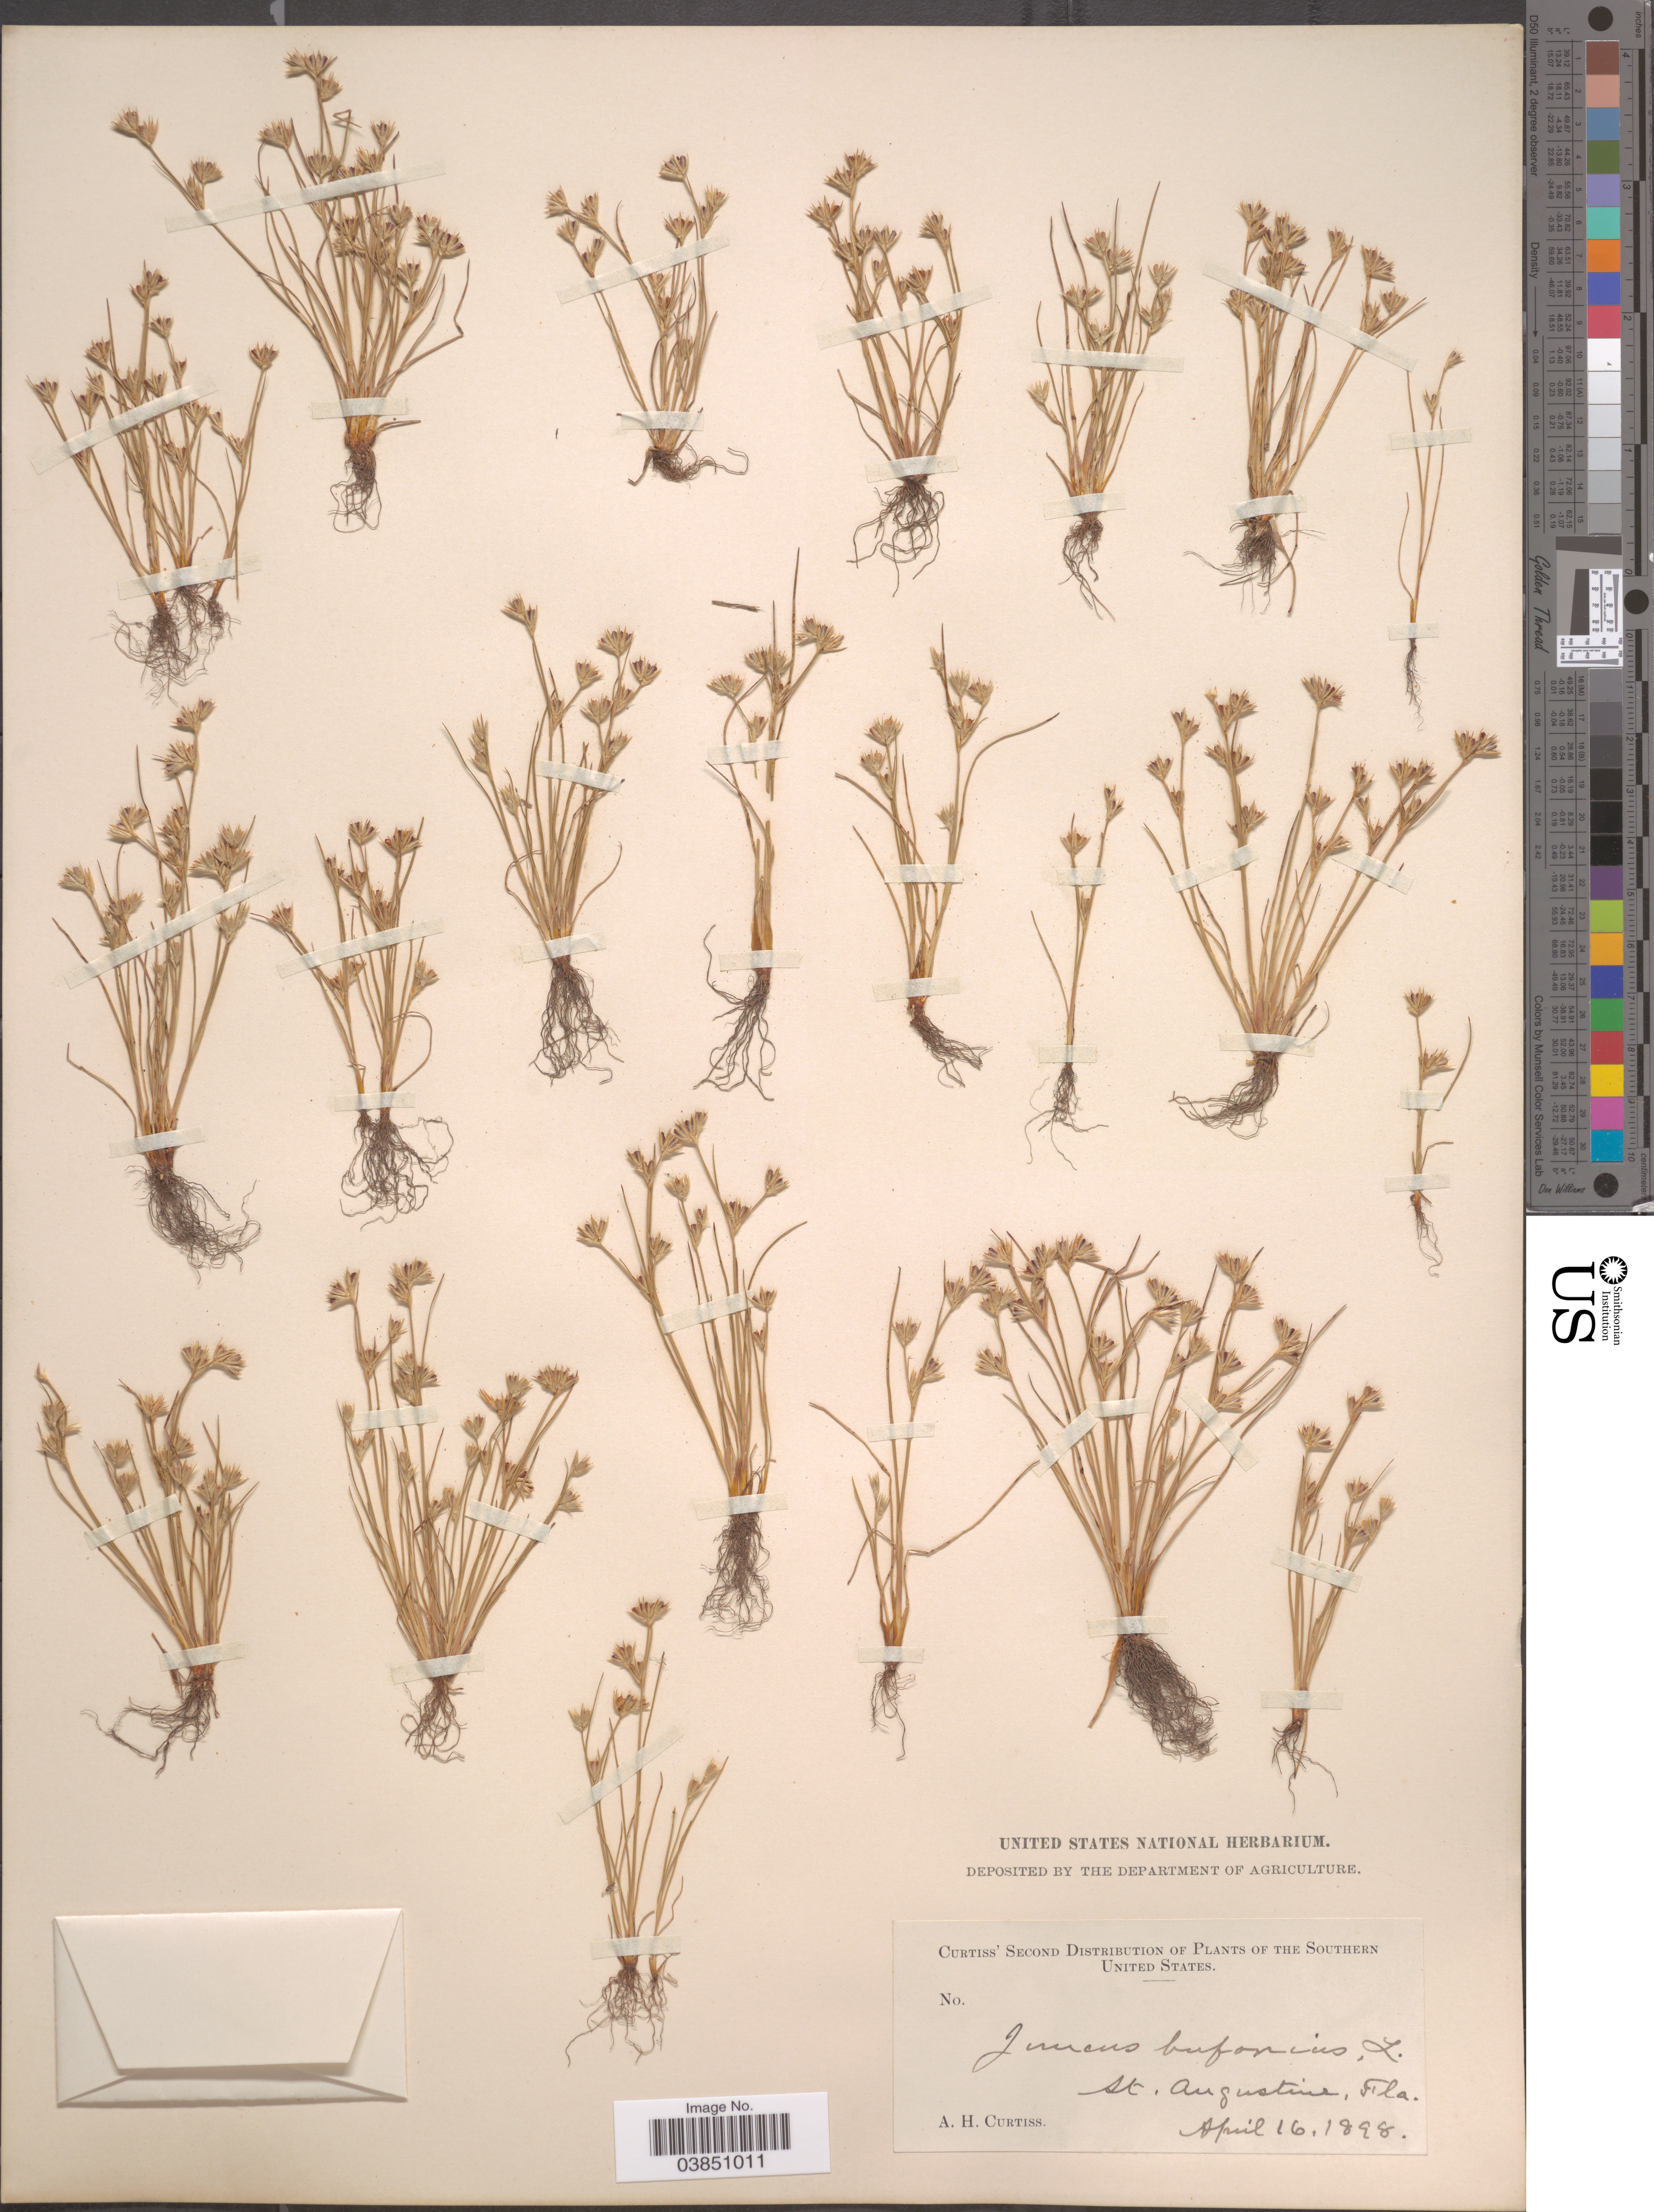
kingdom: Plantae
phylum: Tracheophyta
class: Liliopsida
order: Poales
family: Juncaceae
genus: Juncus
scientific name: Juncus bufonius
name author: L.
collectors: A. H. Curtiss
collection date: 1898-04-16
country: United States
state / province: Florida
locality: The Southern United States. St. Augustine.